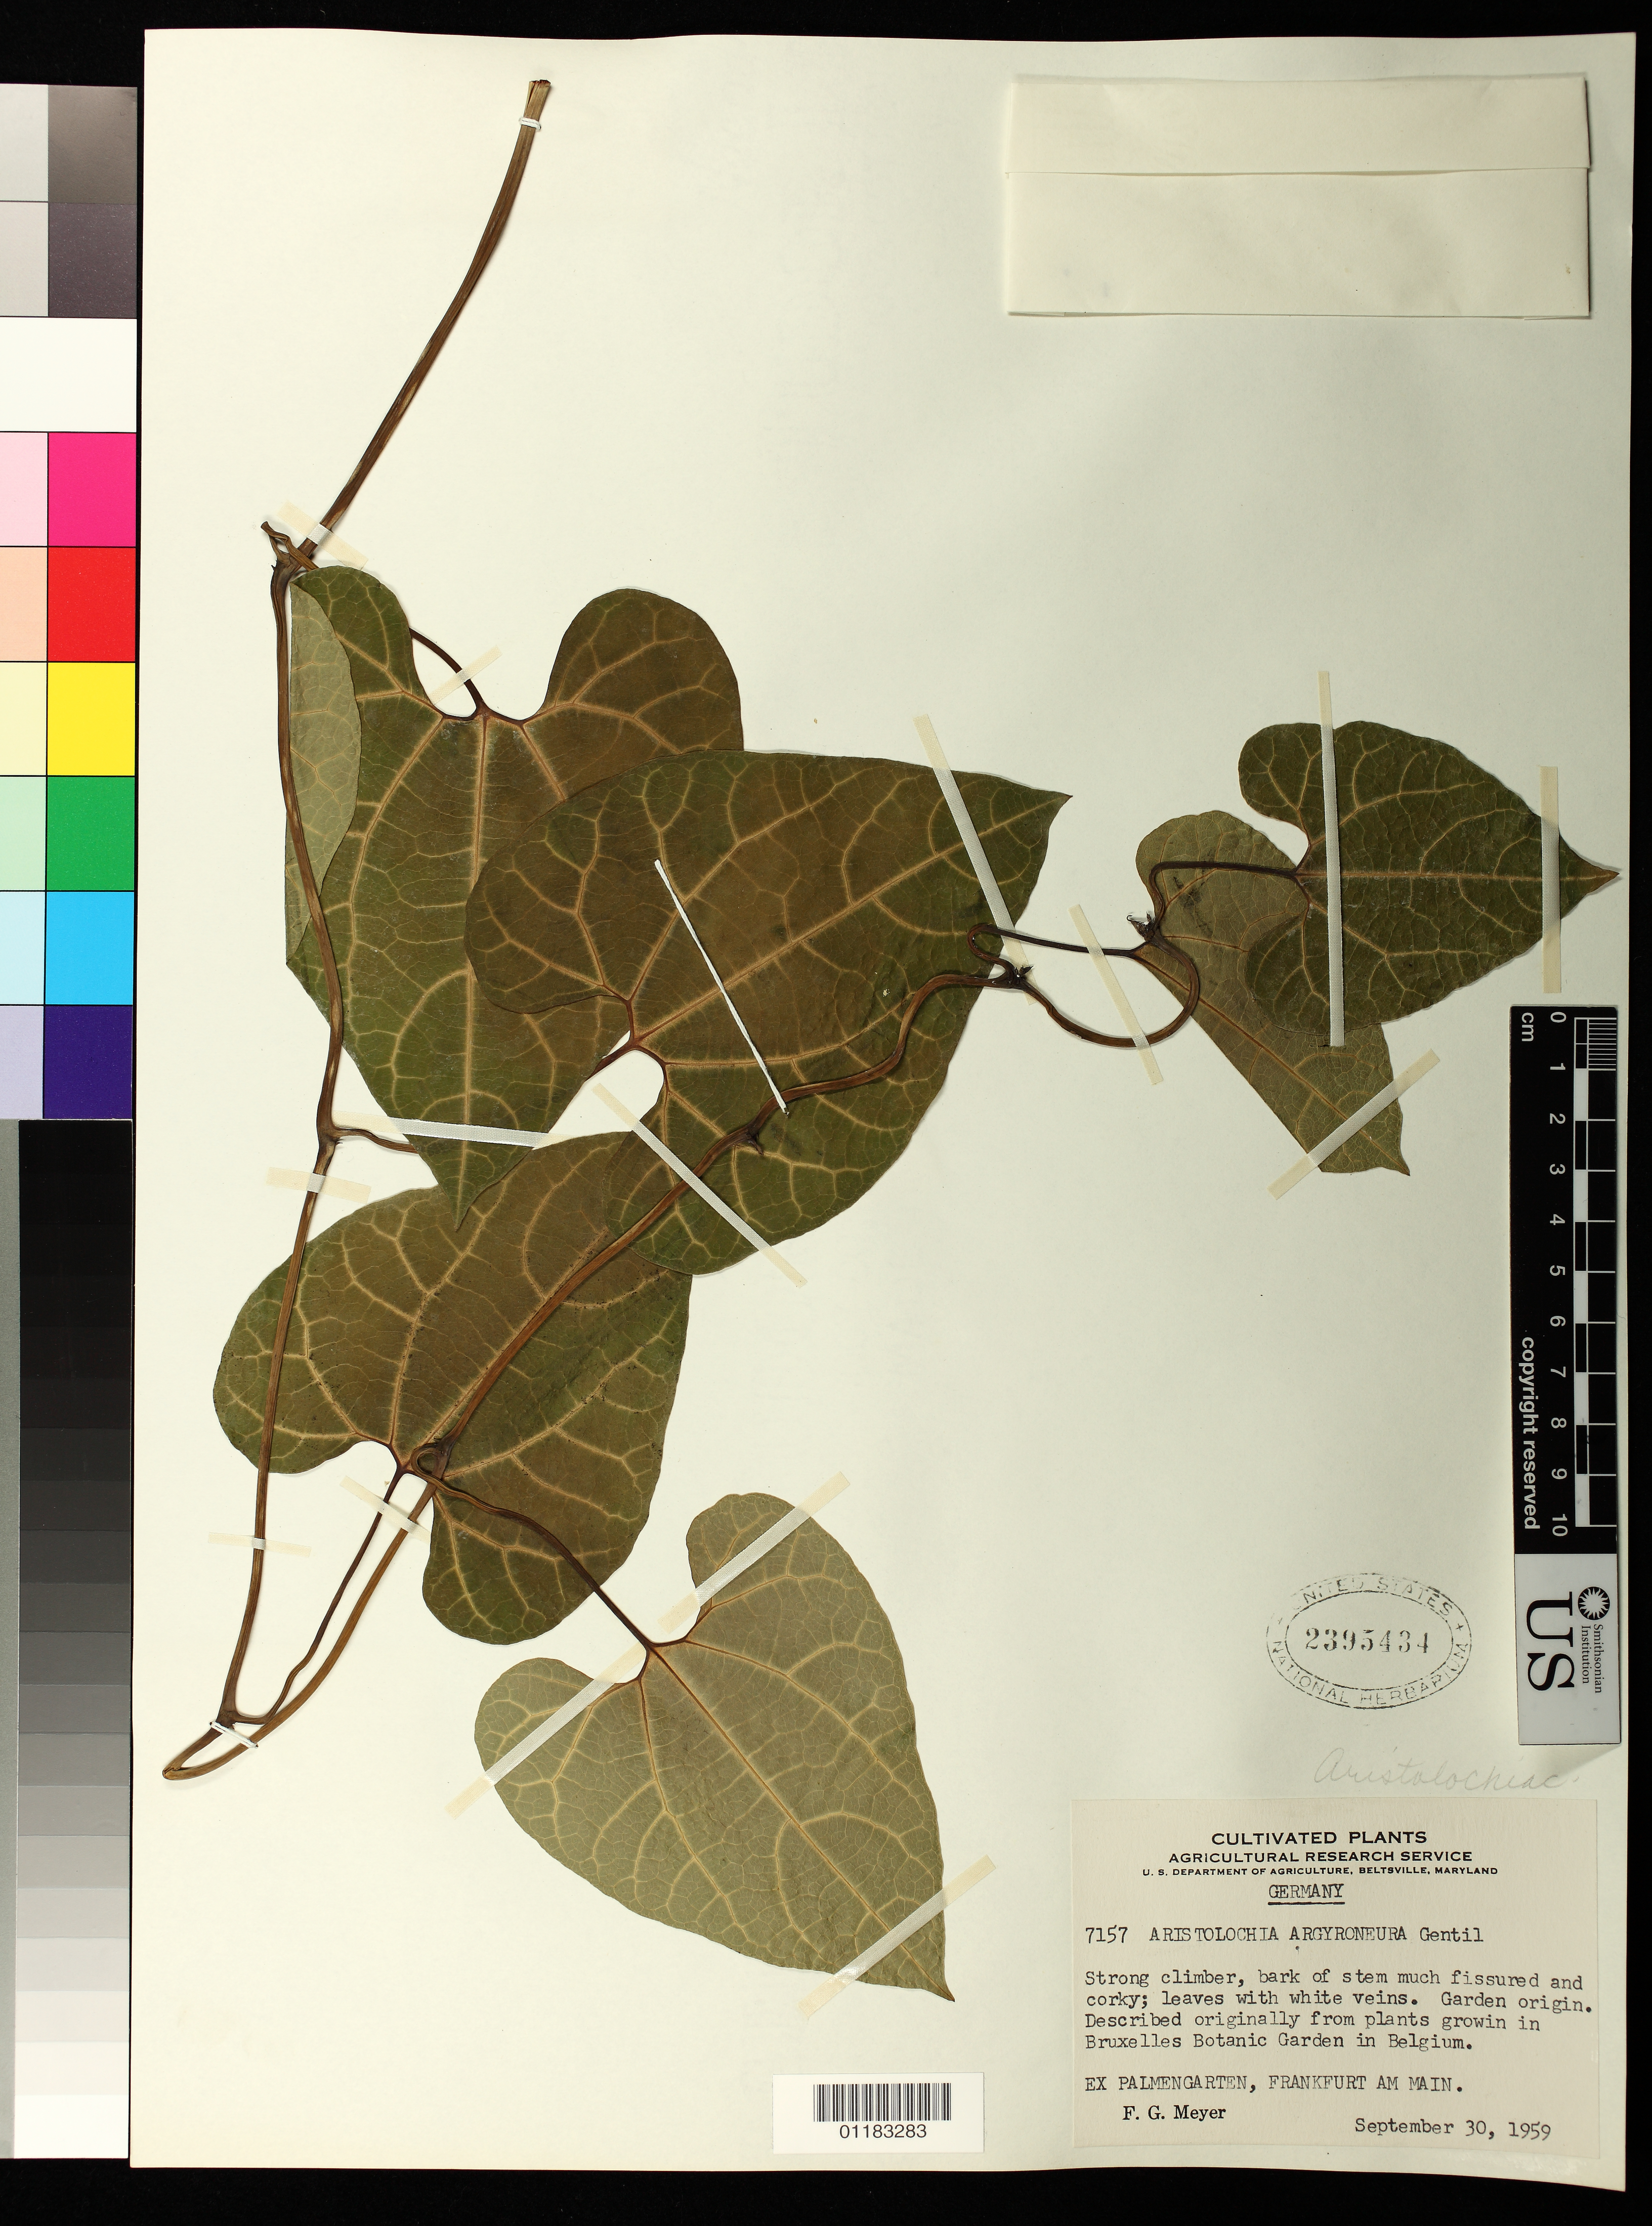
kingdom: Plantae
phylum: Tracheophyta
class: Magnoliopsida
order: Piperales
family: Aristolochiaceae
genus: Aristolochia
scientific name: Aristolochia argyroneura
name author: Hoehne ex L. Uribe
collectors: F. G. Meyer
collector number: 7157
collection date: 1959-09-30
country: Germany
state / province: Hesse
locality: Cultivated. Garden origin. Palmengarten, Frankfurt am Main.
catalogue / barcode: US 2395434